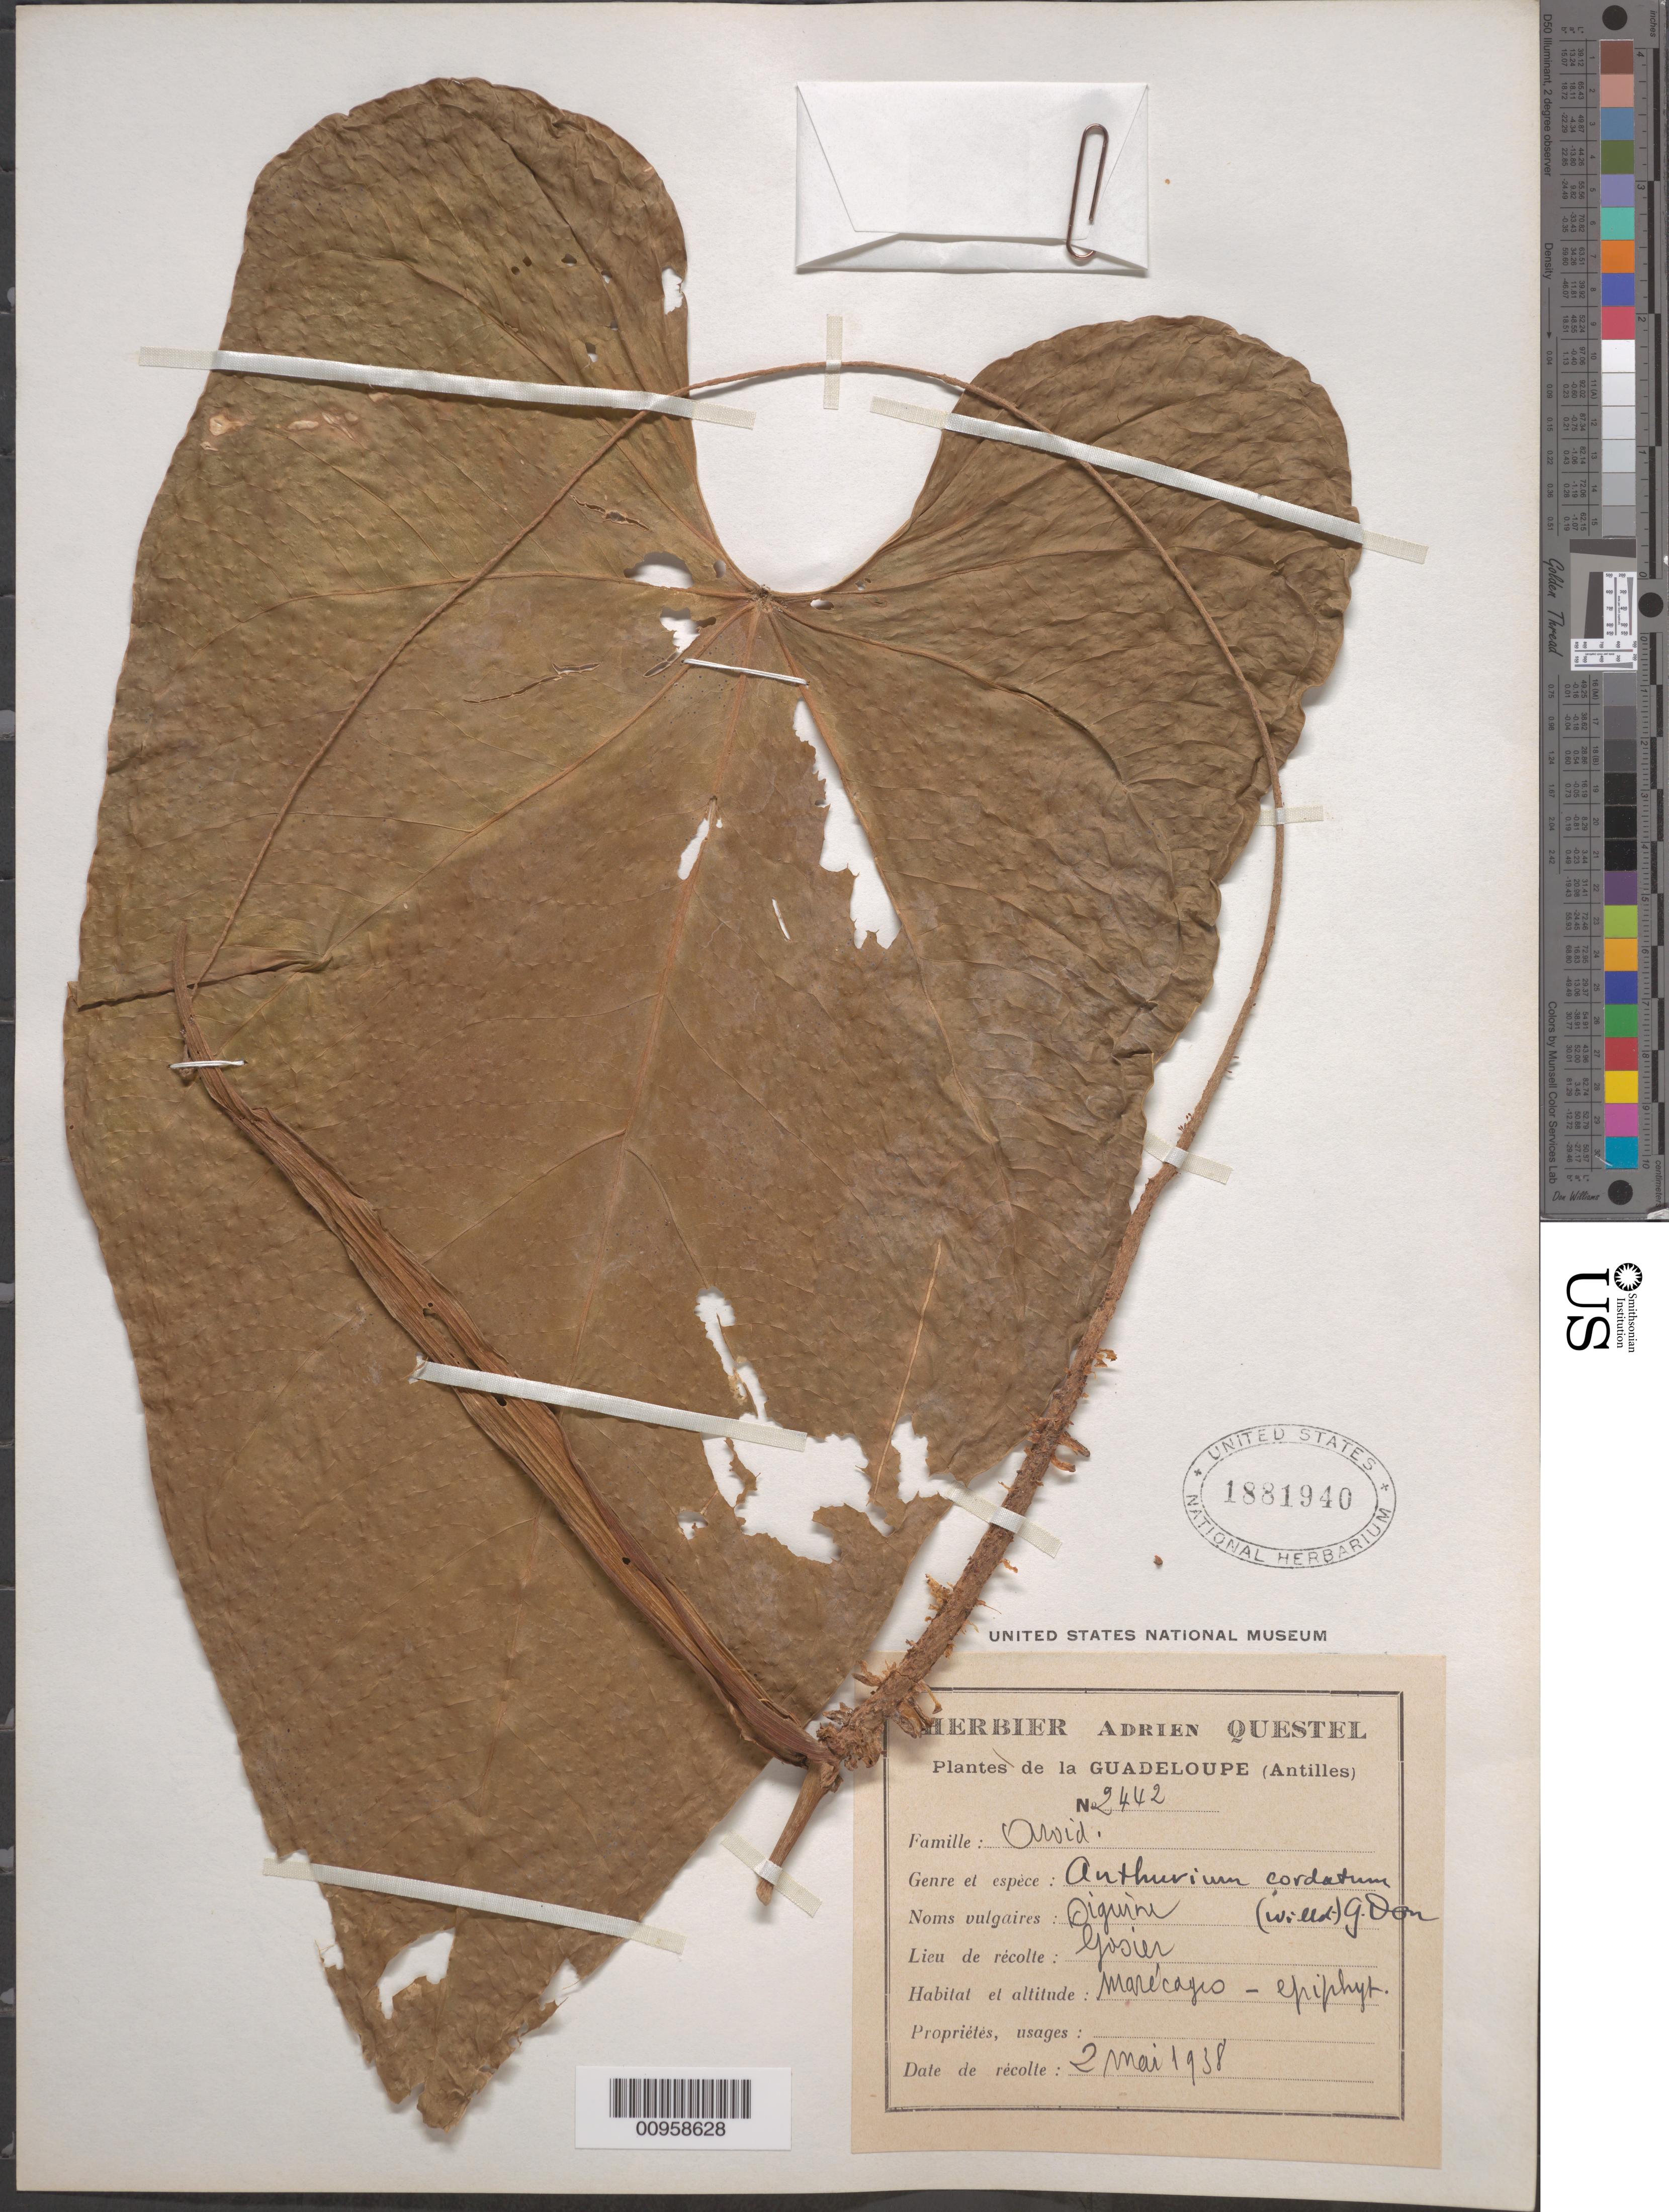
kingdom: Plantae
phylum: Tracheophyta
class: Liliopsida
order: Alismatales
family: Araceae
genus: Anthurium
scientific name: Anthurium cordatum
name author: (L.) Schott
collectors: A. Questel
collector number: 2442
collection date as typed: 02 May 1938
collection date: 1938-05-02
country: Guadeloupe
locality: Gosier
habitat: Marécages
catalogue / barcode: US 1881940